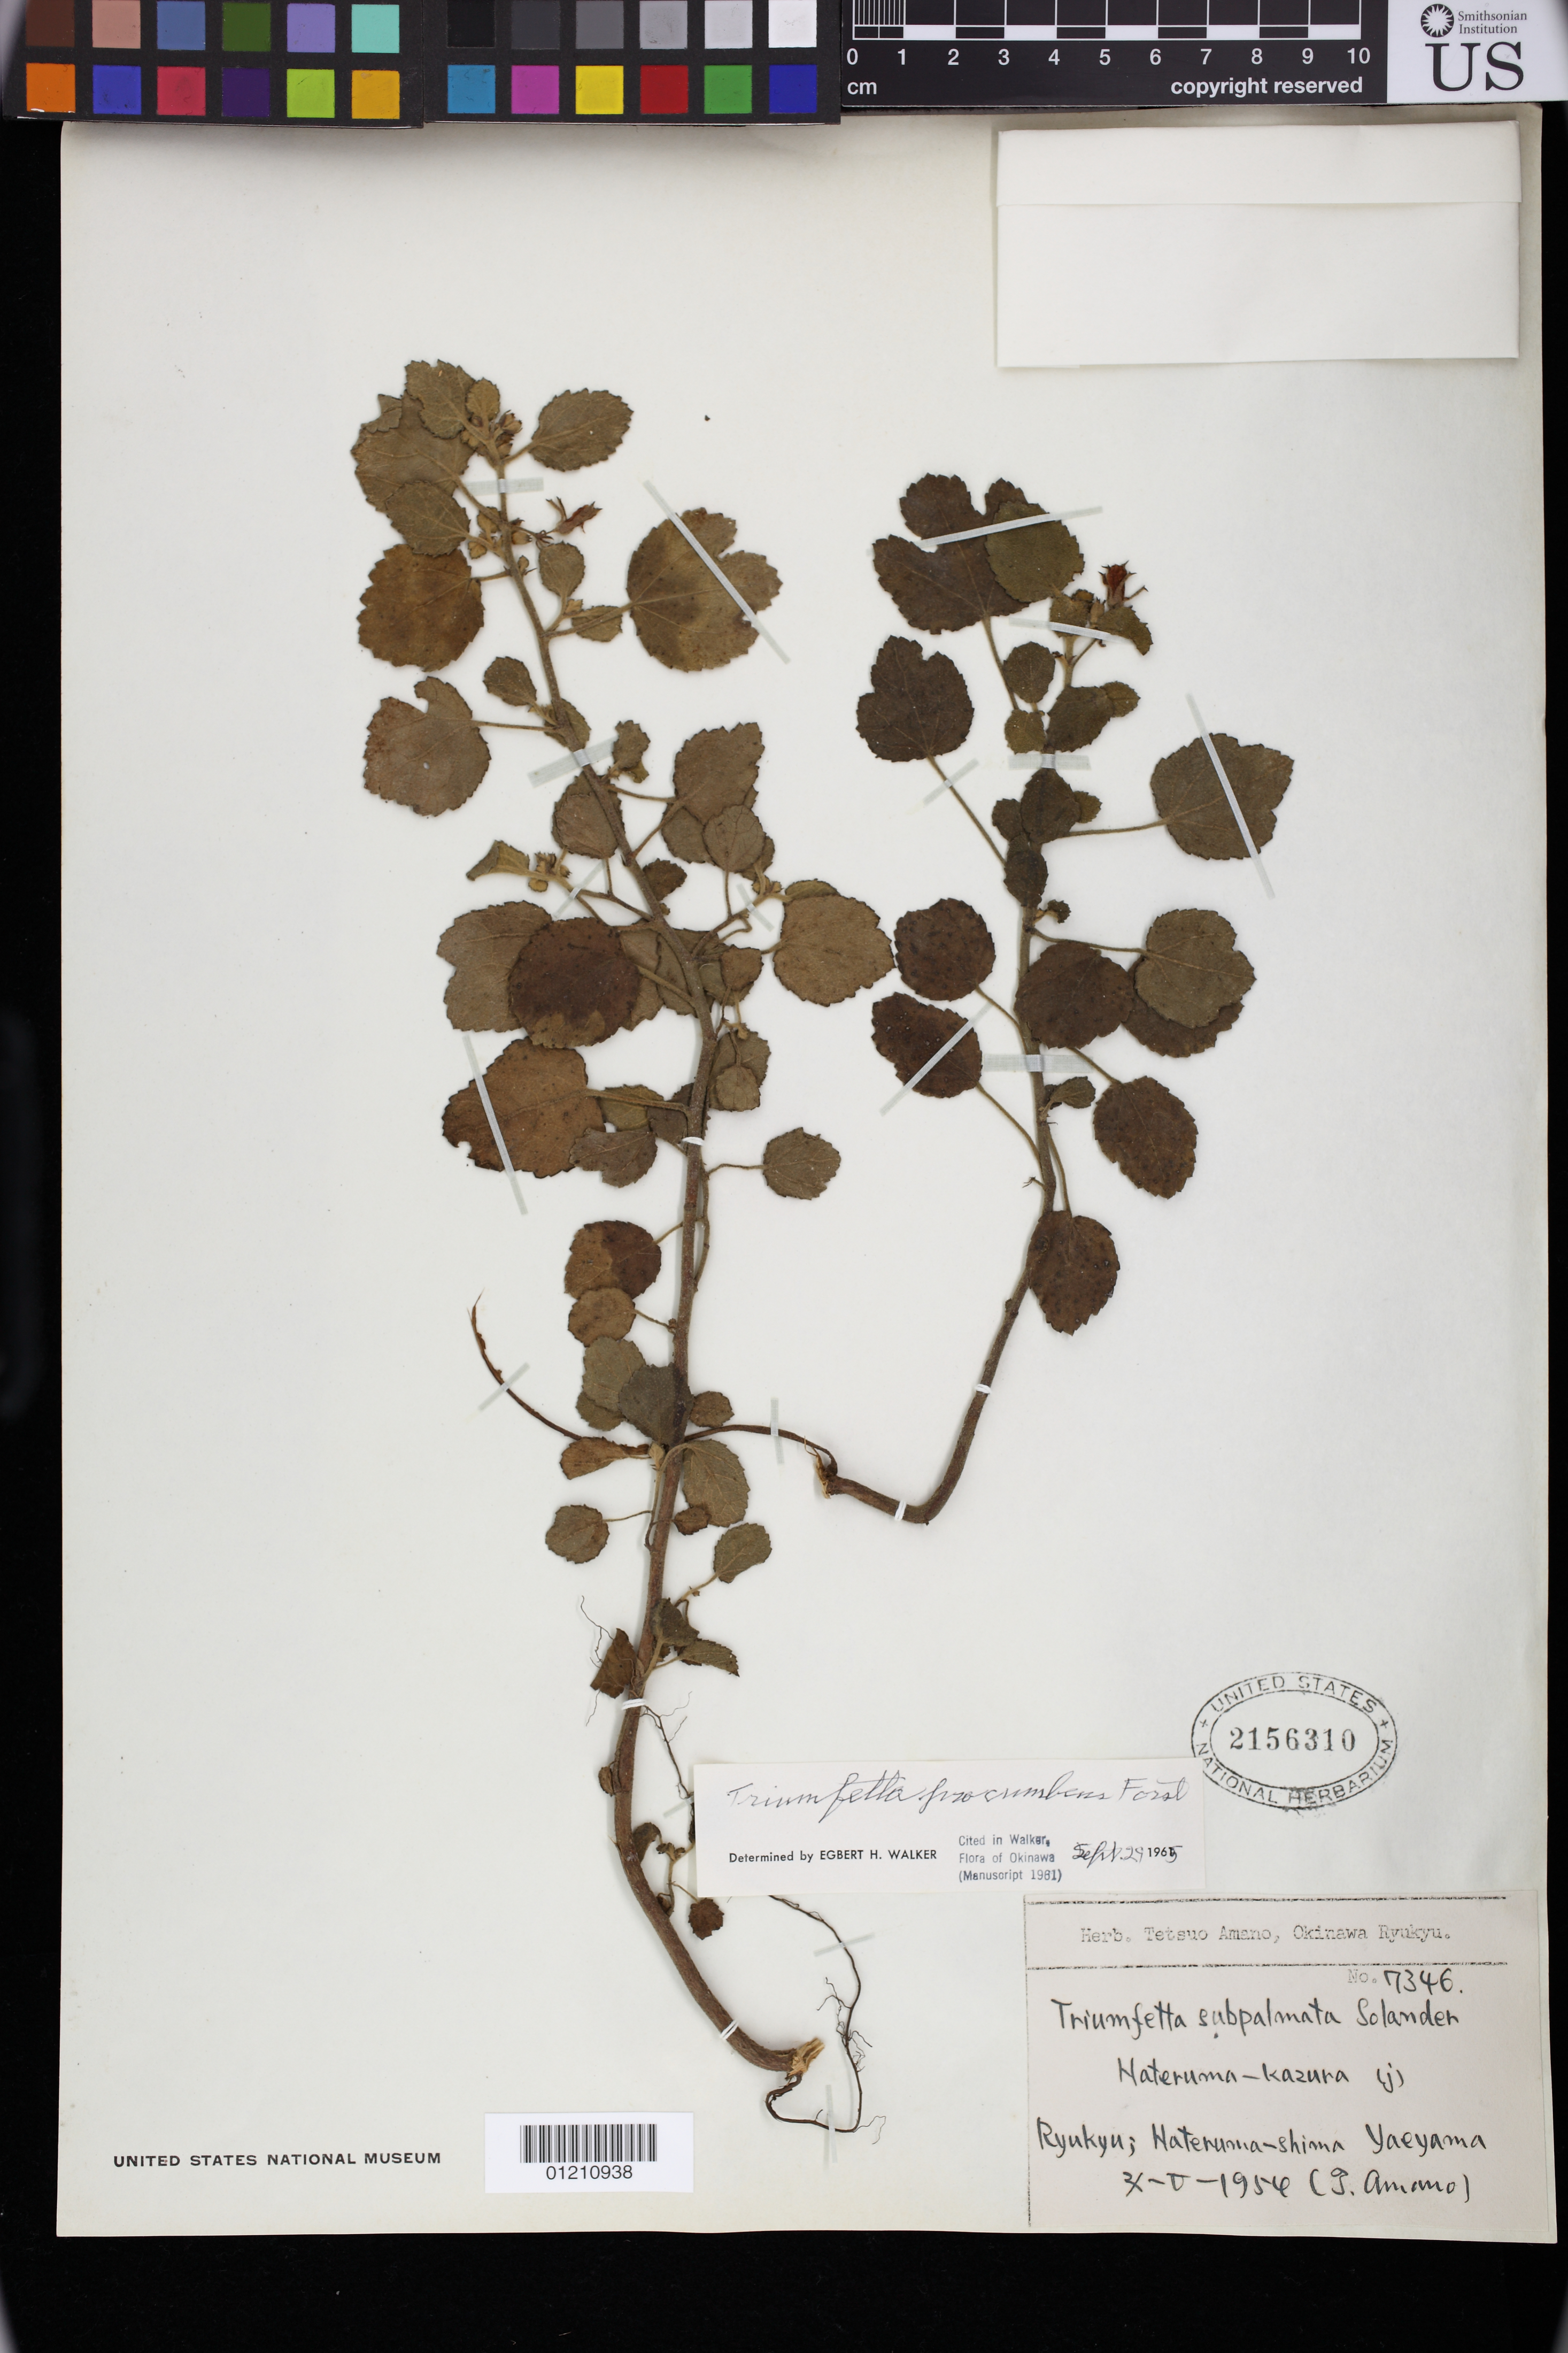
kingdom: Plantae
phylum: Tracheophyta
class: Magnoliopsida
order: Malvales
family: Malvaceae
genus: Triumfetta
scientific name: Triumfetta procumbens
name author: G. Forst.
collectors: T. Amano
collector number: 7346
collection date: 1956-10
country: Japan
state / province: Okinawa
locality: Ryukyu; Nateruma-shima Yaeyama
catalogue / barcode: US 2156310